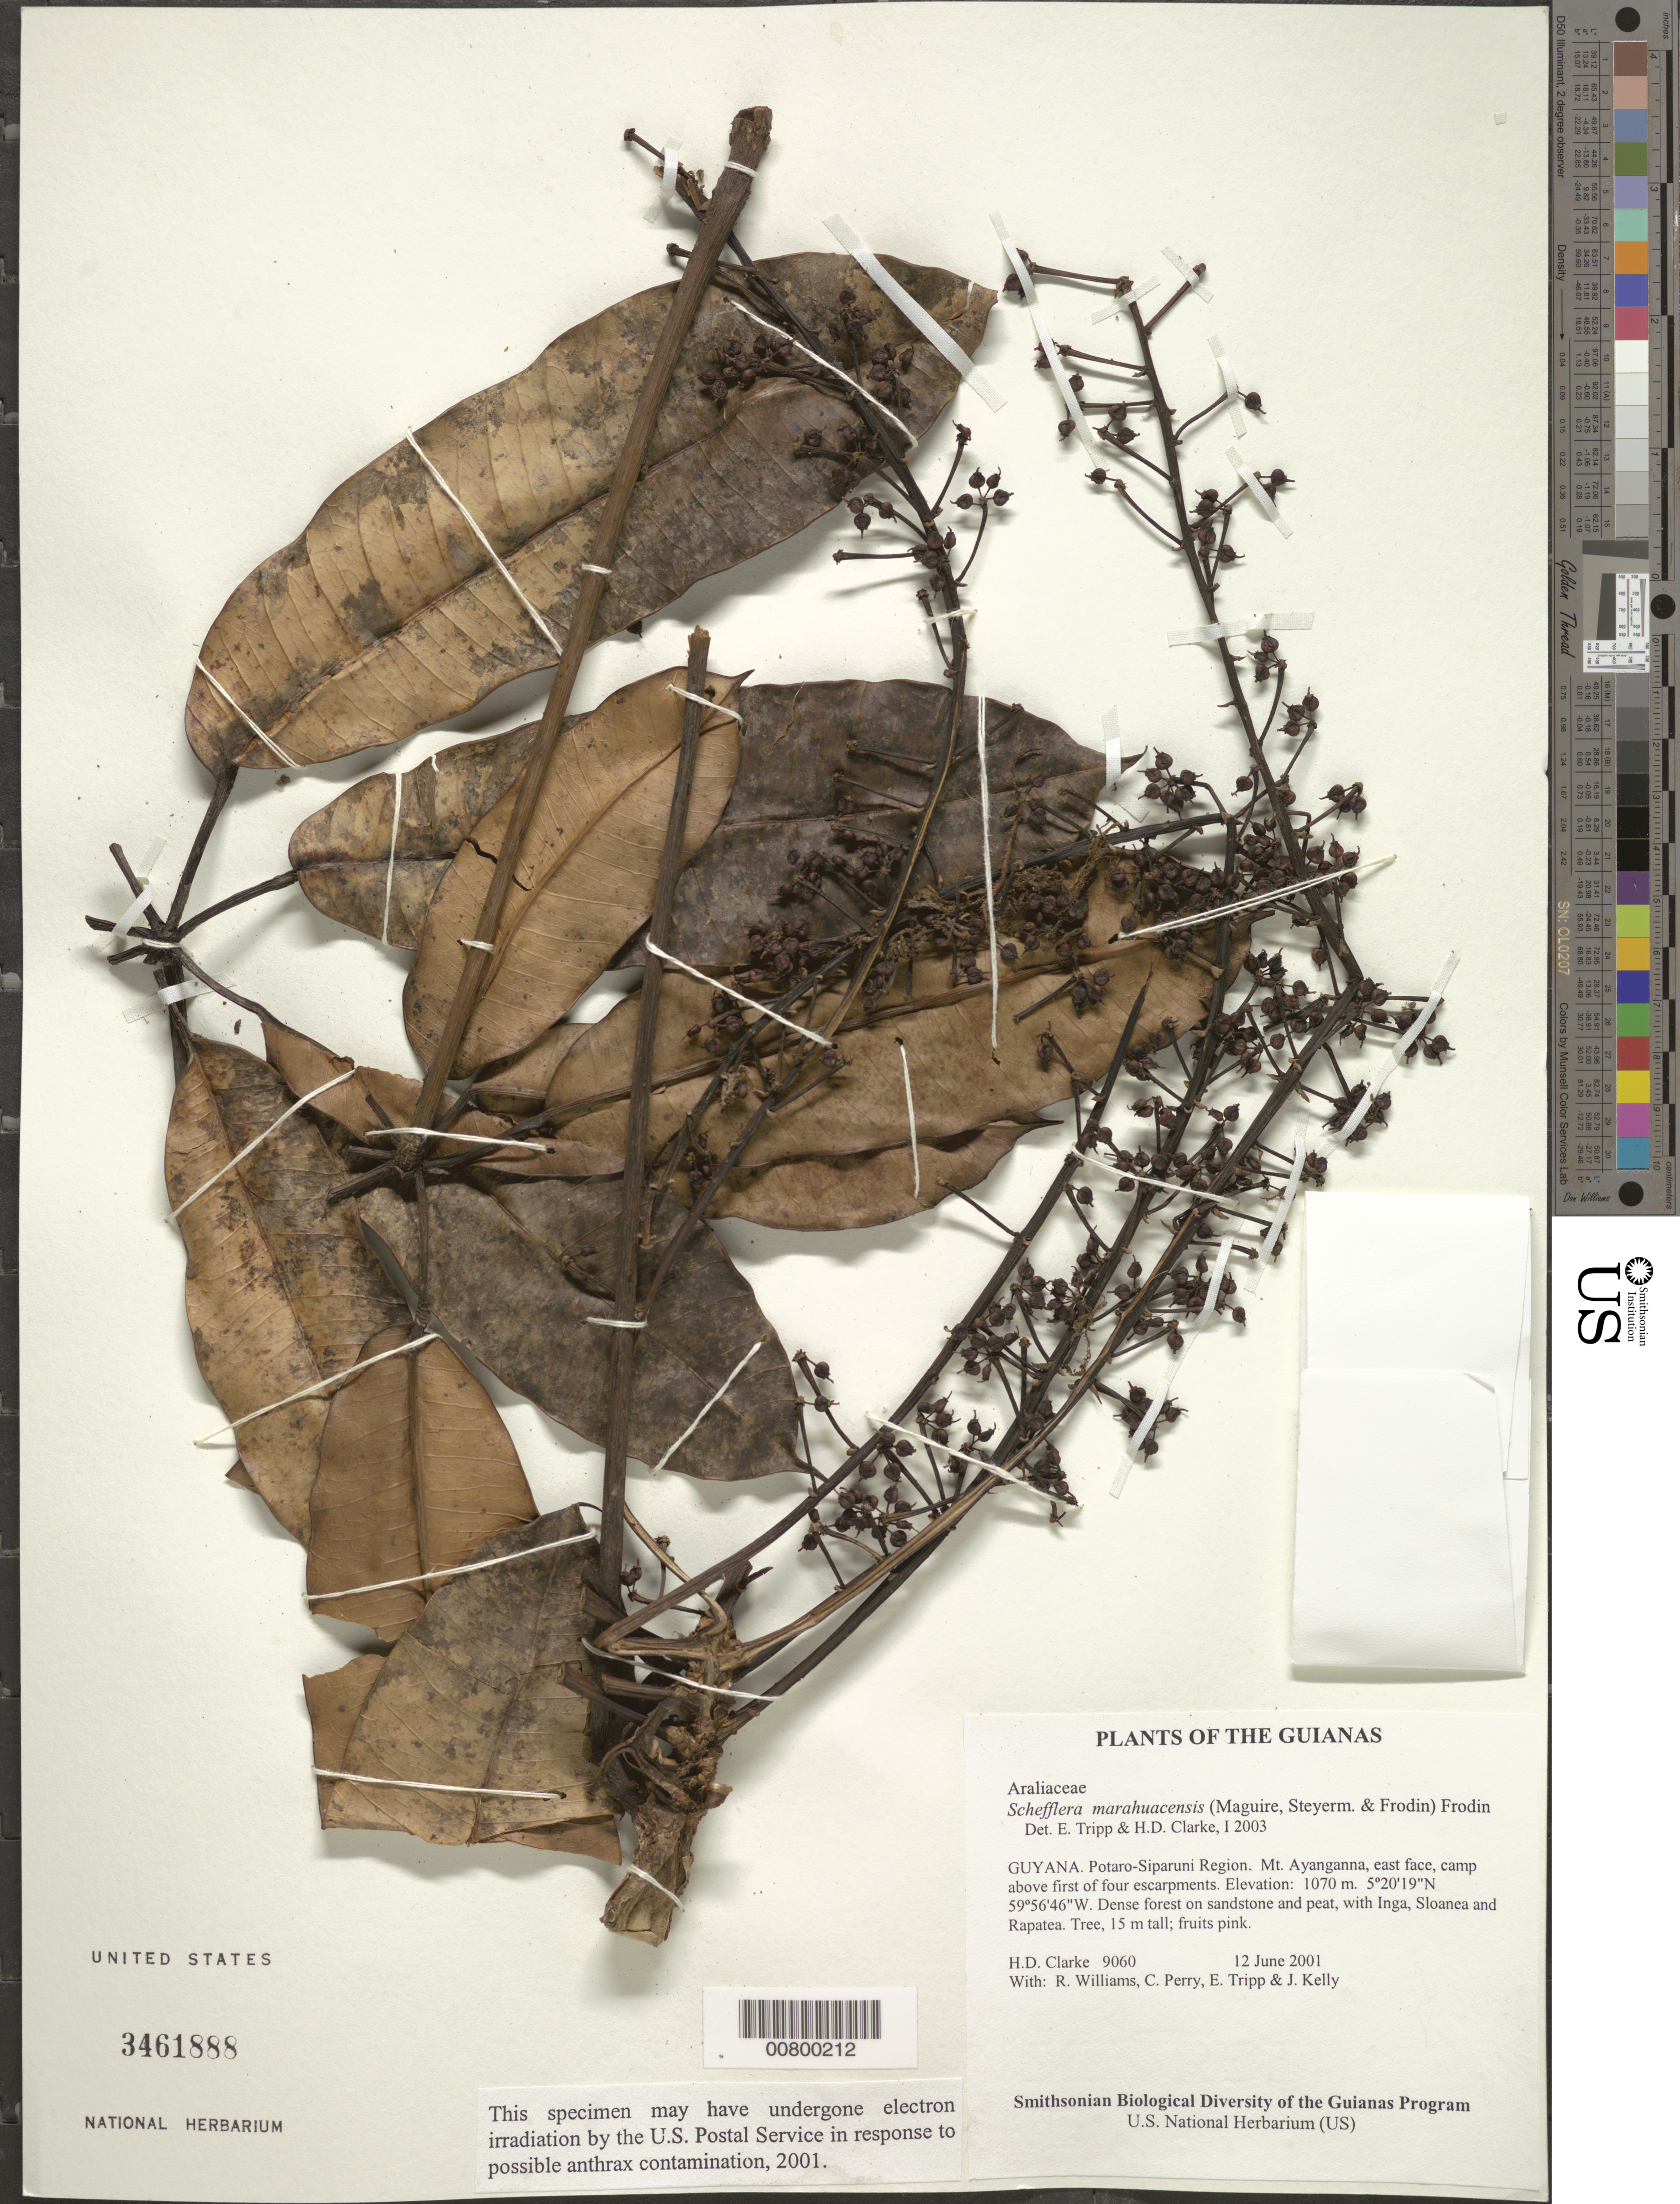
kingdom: Plantae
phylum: Tracheophyta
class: Magnoliopsida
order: Apiales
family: Araliaceae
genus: Schefflera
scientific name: Schefflera marahuacensis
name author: (Maguire et al.) Frodin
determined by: Tripp, E. A.; Clarke, H. D.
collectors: H. D. Clarke, R. Williams, C. Perry, E. Tripp & J. Kelly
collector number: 9060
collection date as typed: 12 June 2001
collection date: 2001-06-12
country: Guyana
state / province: Potaro-Siparuni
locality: Mt. Ayanganna, east face, camp above first of four escarpments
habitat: Dense forest on sandstone and peat, with Inga, Sloanea and Rapatea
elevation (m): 1070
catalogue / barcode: US 3461888